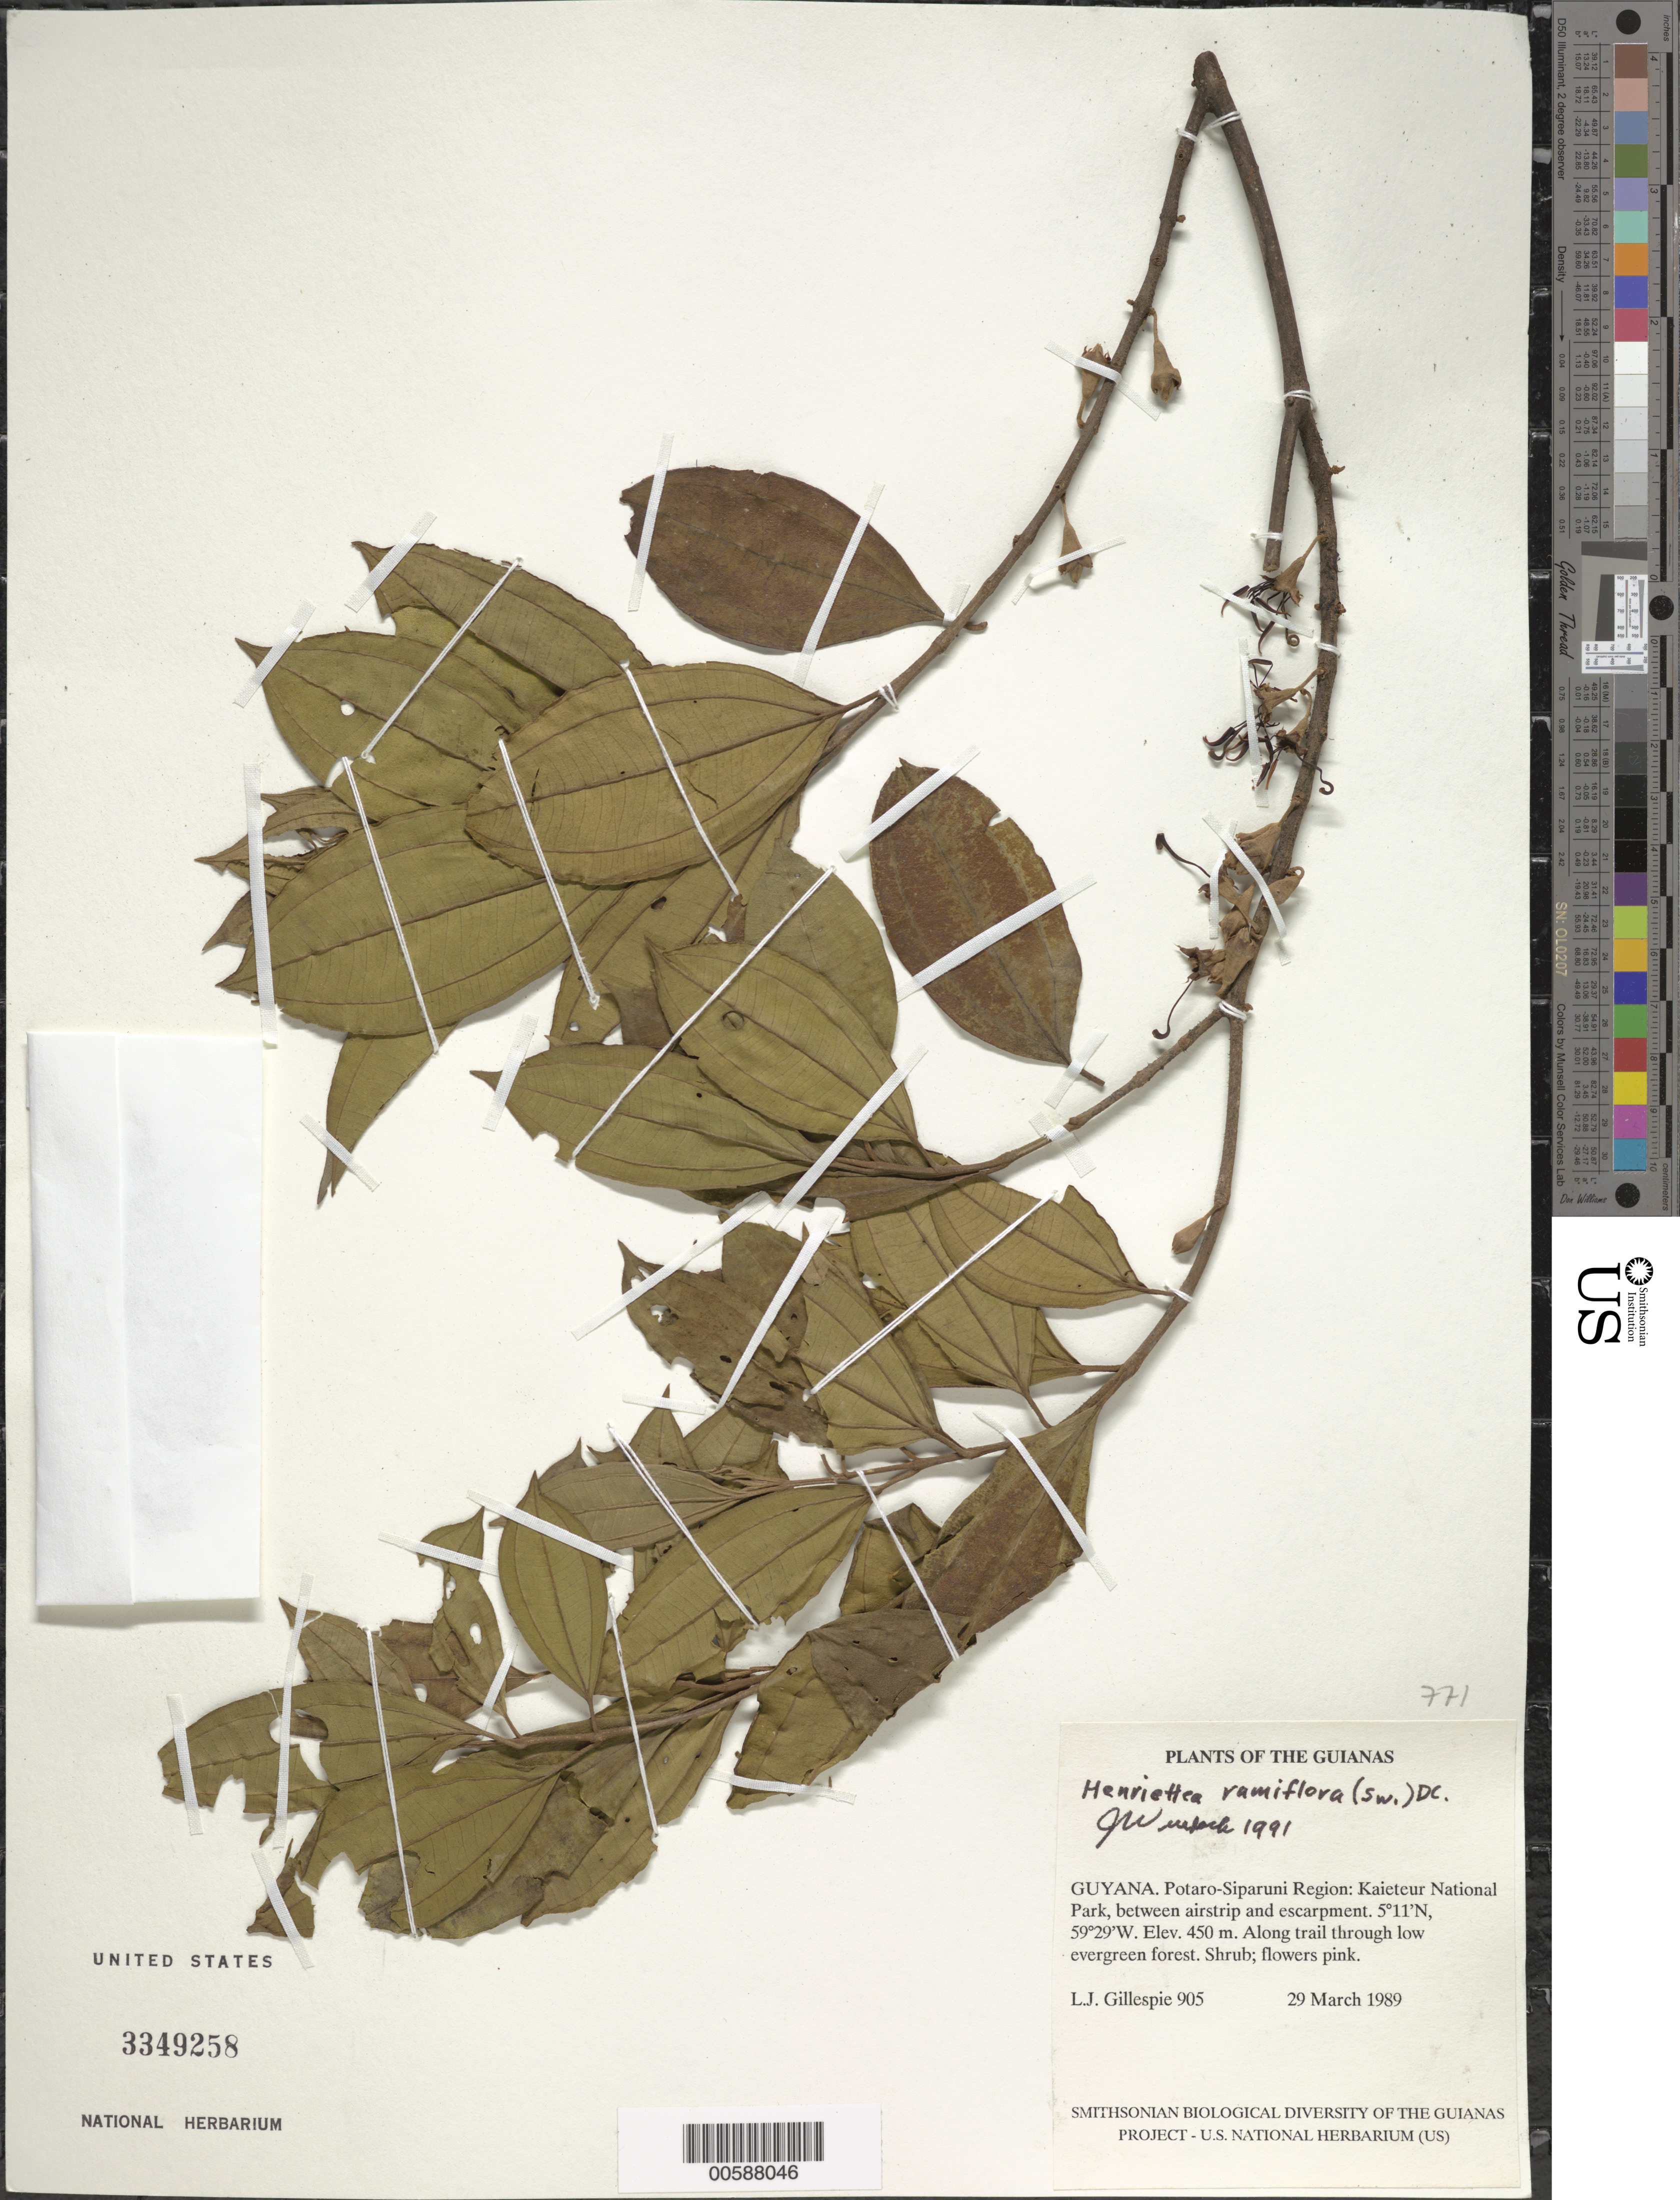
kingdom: Plantae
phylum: Tracheophyta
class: Magnoliopsida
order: Myrtales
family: Melastomataceae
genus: Henriettea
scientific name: Henriettea ramiflora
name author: (Sw.) DC.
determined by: Wurdack, John J., (US), US (UNITED STATES)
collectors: L. J. Gillespie & H. Persaud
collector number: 905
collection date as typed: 29 March 1989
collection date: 1989-03-29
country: Guyana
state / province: Potaro-Siparuni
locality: Kaieteur National Park, between airstrip and escarpment. ENE of airstrip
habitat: Along trail through low evergreen forest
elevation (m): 450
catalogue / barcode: US 3349258